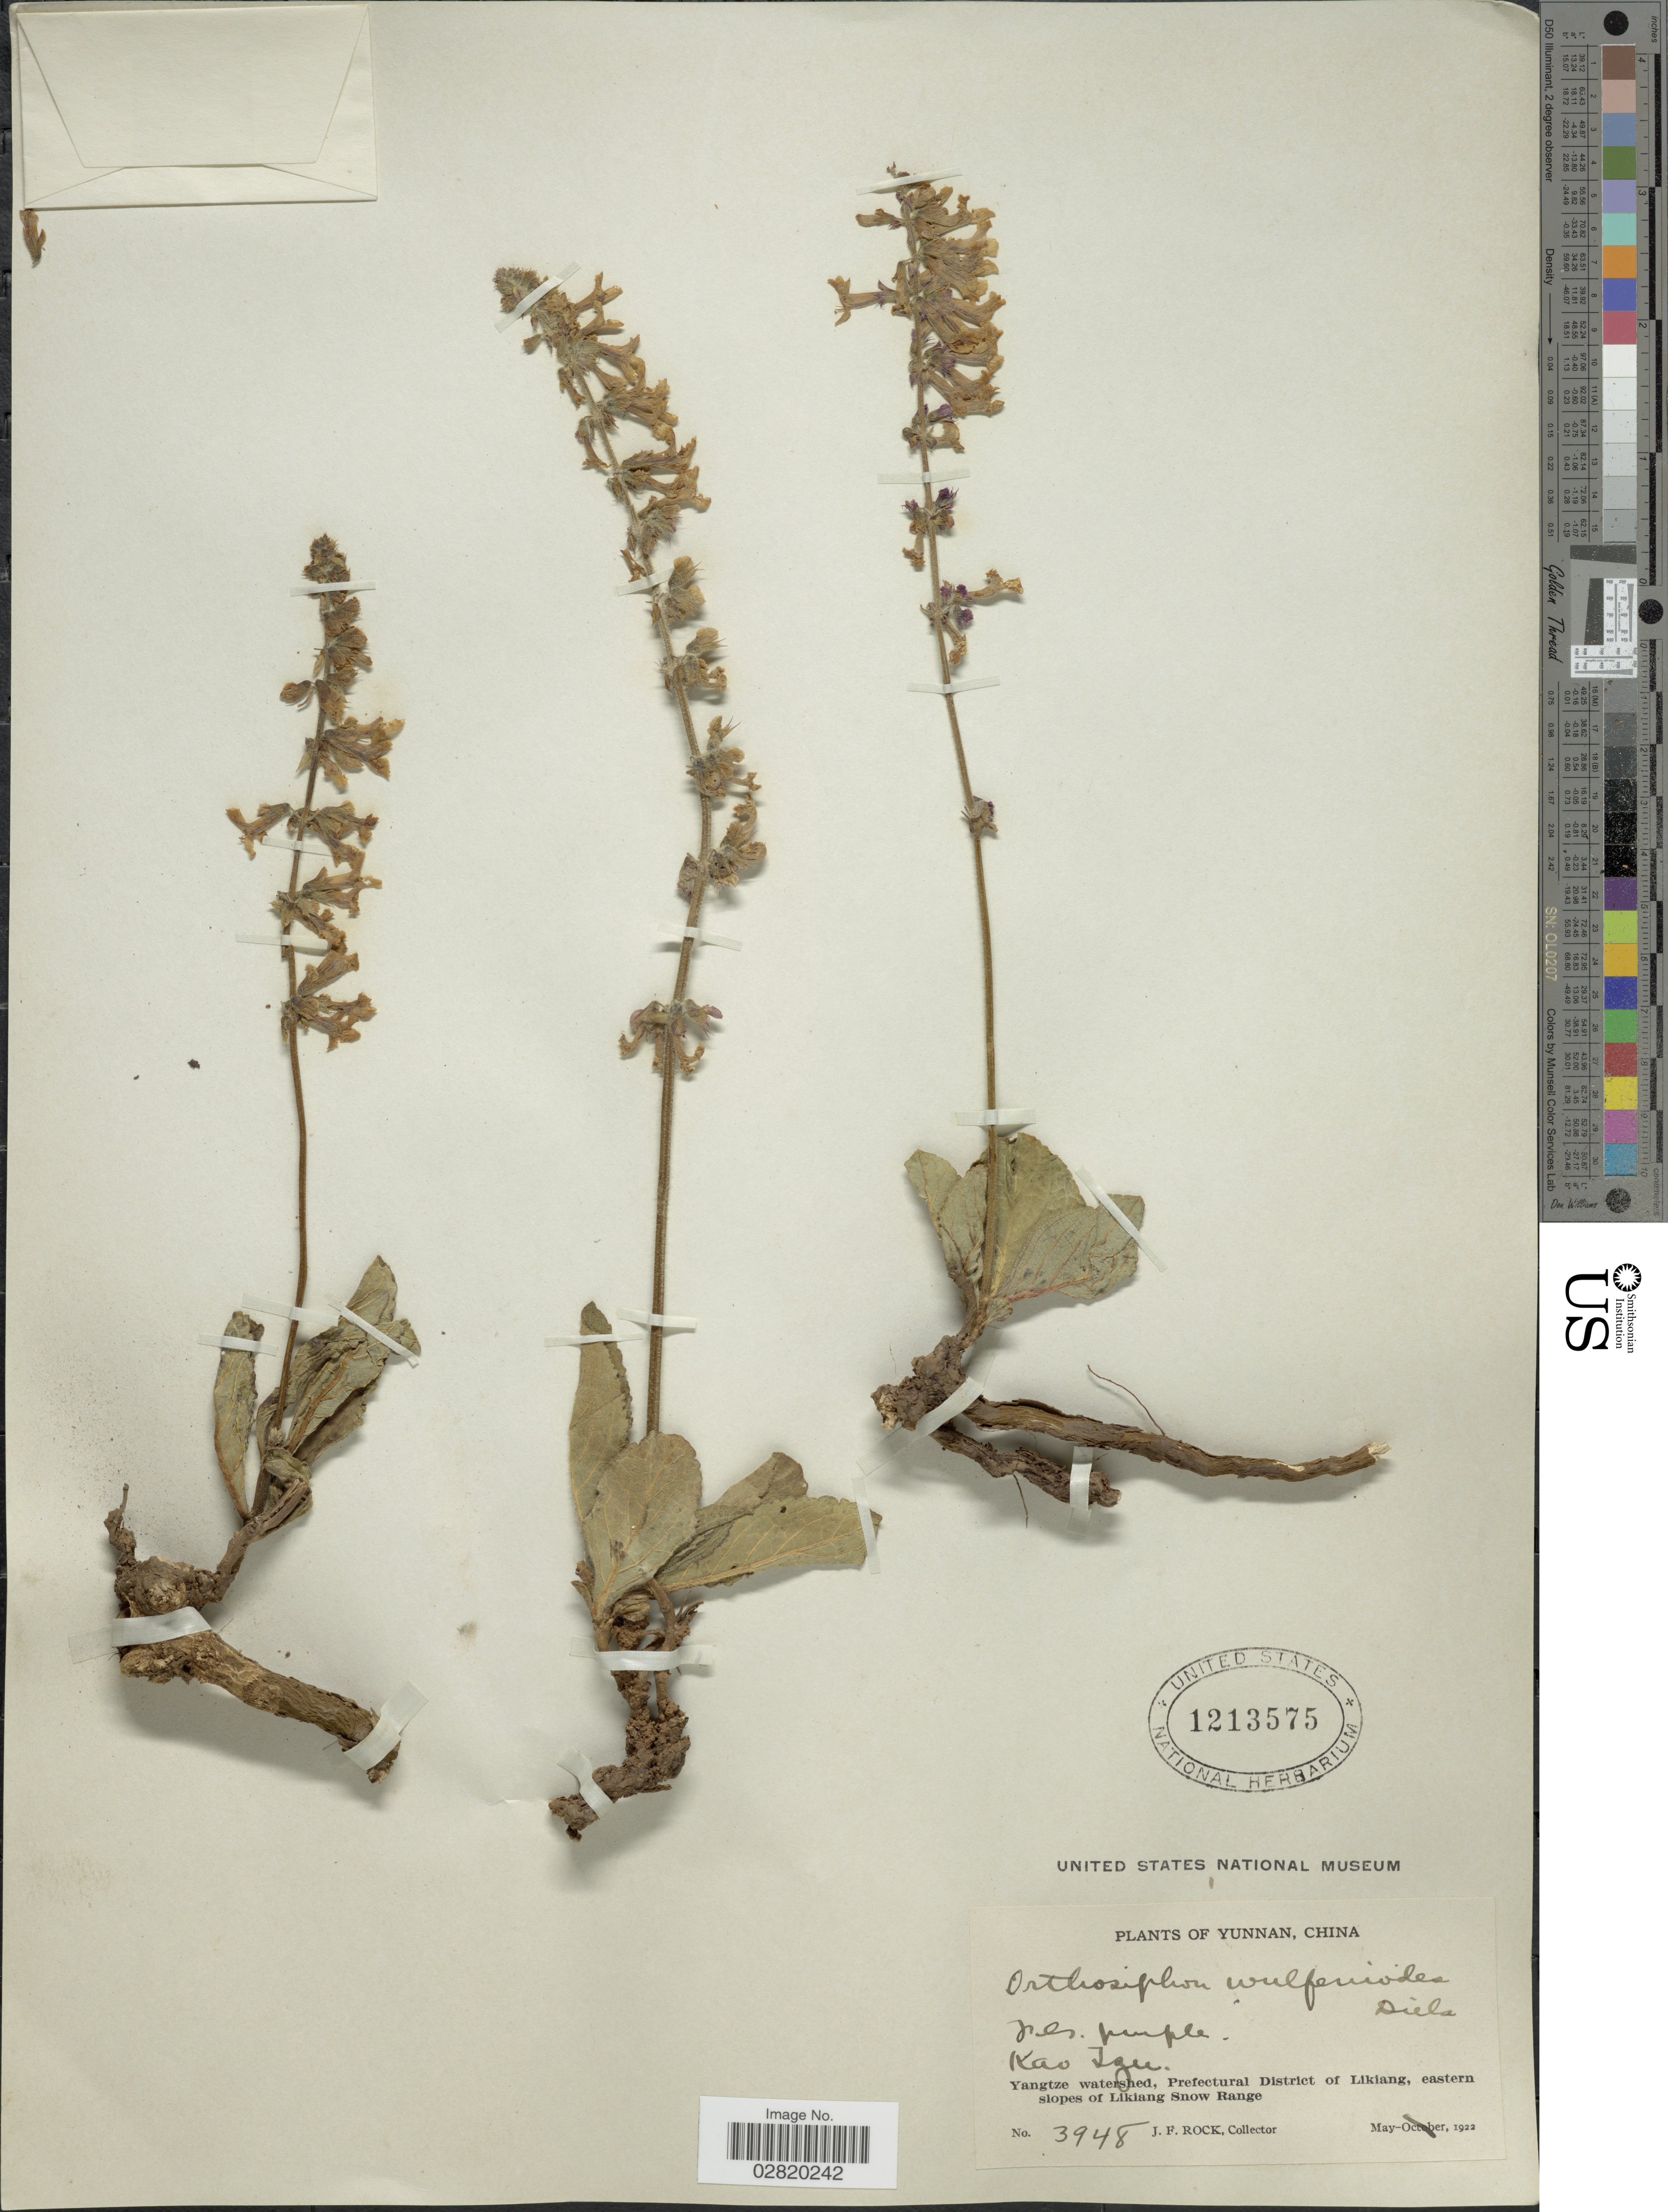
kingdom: Plantae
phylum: Tracheophyta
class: Magnoliopsida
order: Lamiales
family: Lamiaceae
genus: Orthosiphon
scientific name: Orthosiphon wulfenioides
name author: (Diels) Hand.-Mazz.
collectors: J. Rock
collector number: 3948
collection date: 1922-05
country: China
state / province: Yunnan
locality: Kao Izu. Yangtze watershed, Prefectural District of Likiang, eastern slopes of Likiang Snow Range.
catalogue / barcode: US 1213575